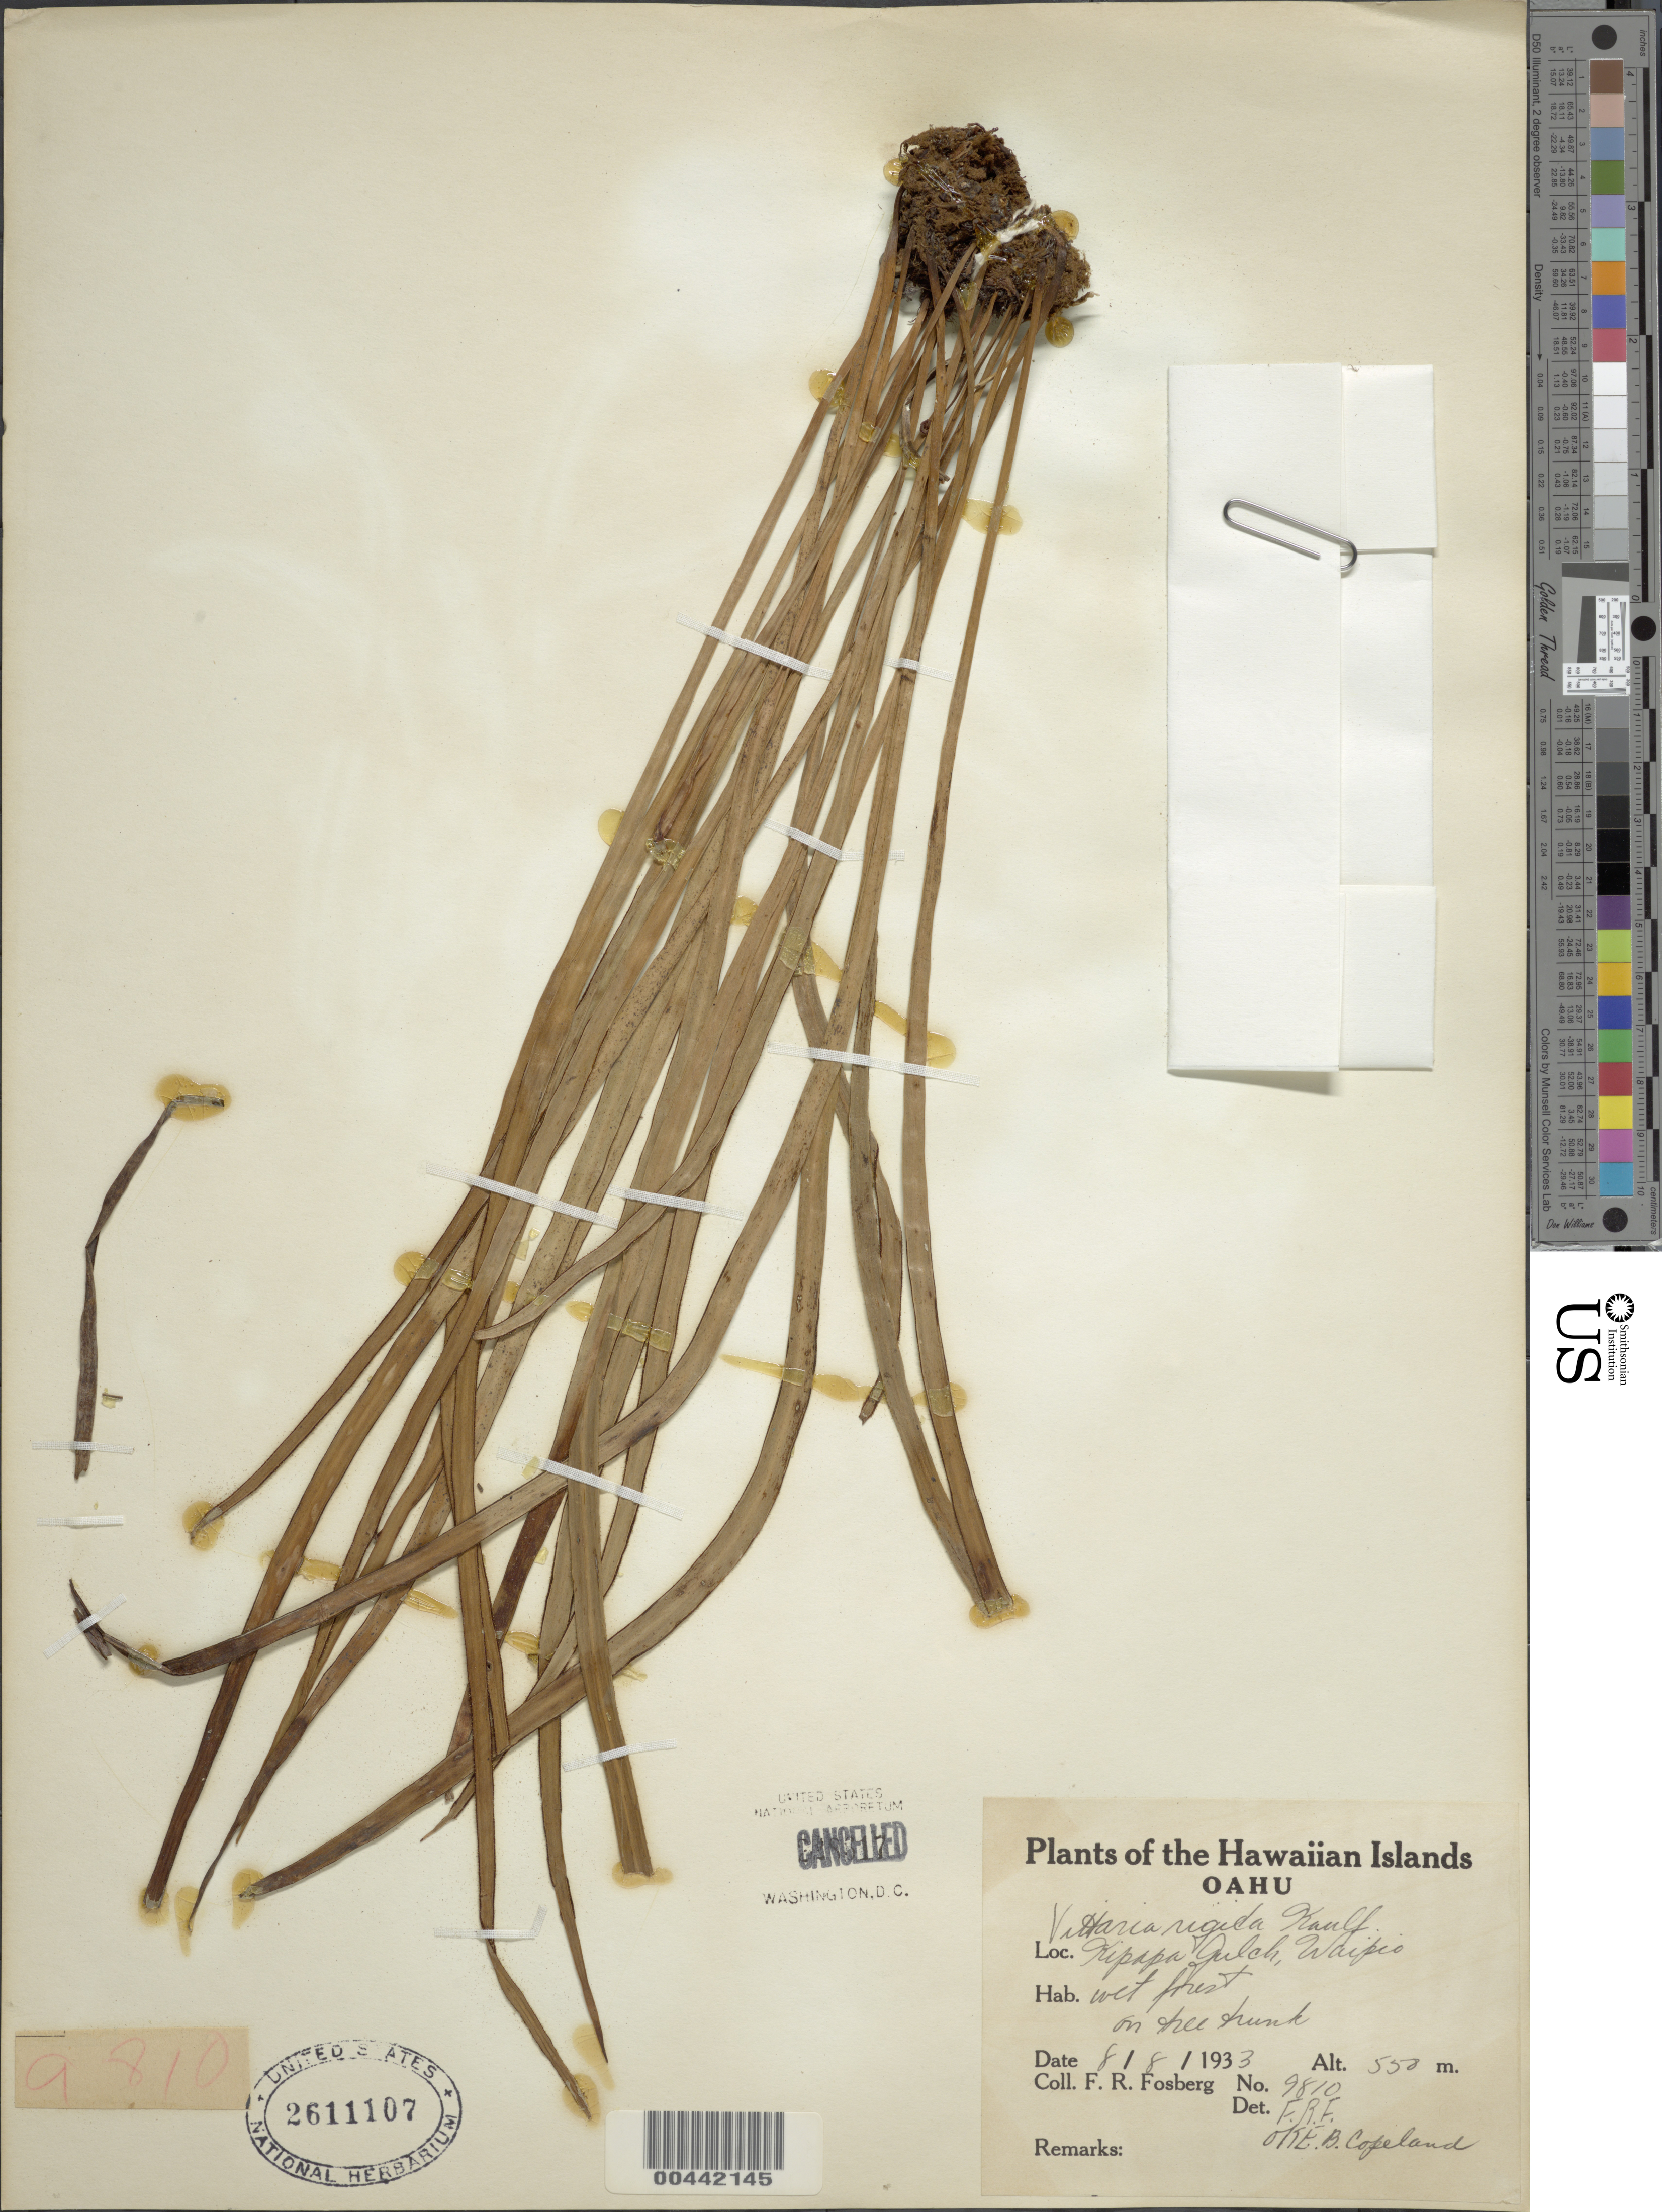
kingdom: Plantae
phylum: Tracheophyta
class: Polypodiopsida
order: Polypodiales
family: Pteridaceae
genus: Haplopteris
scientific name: Haplopteris elongata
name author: (Sw.) Crane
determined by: Wagner, W. L., (BOT), Smithsonian Institution - National Museum of Natural History (UNITED STATES)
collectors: F. R. Fosberg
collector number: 9810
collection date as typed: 8 Aug 1933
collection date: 1933-08-08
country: United States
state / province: Hawaii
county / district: Honolulu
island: Oahu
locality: Kipapa Gulch, Waipio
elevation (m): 550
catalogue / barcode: US 2611107